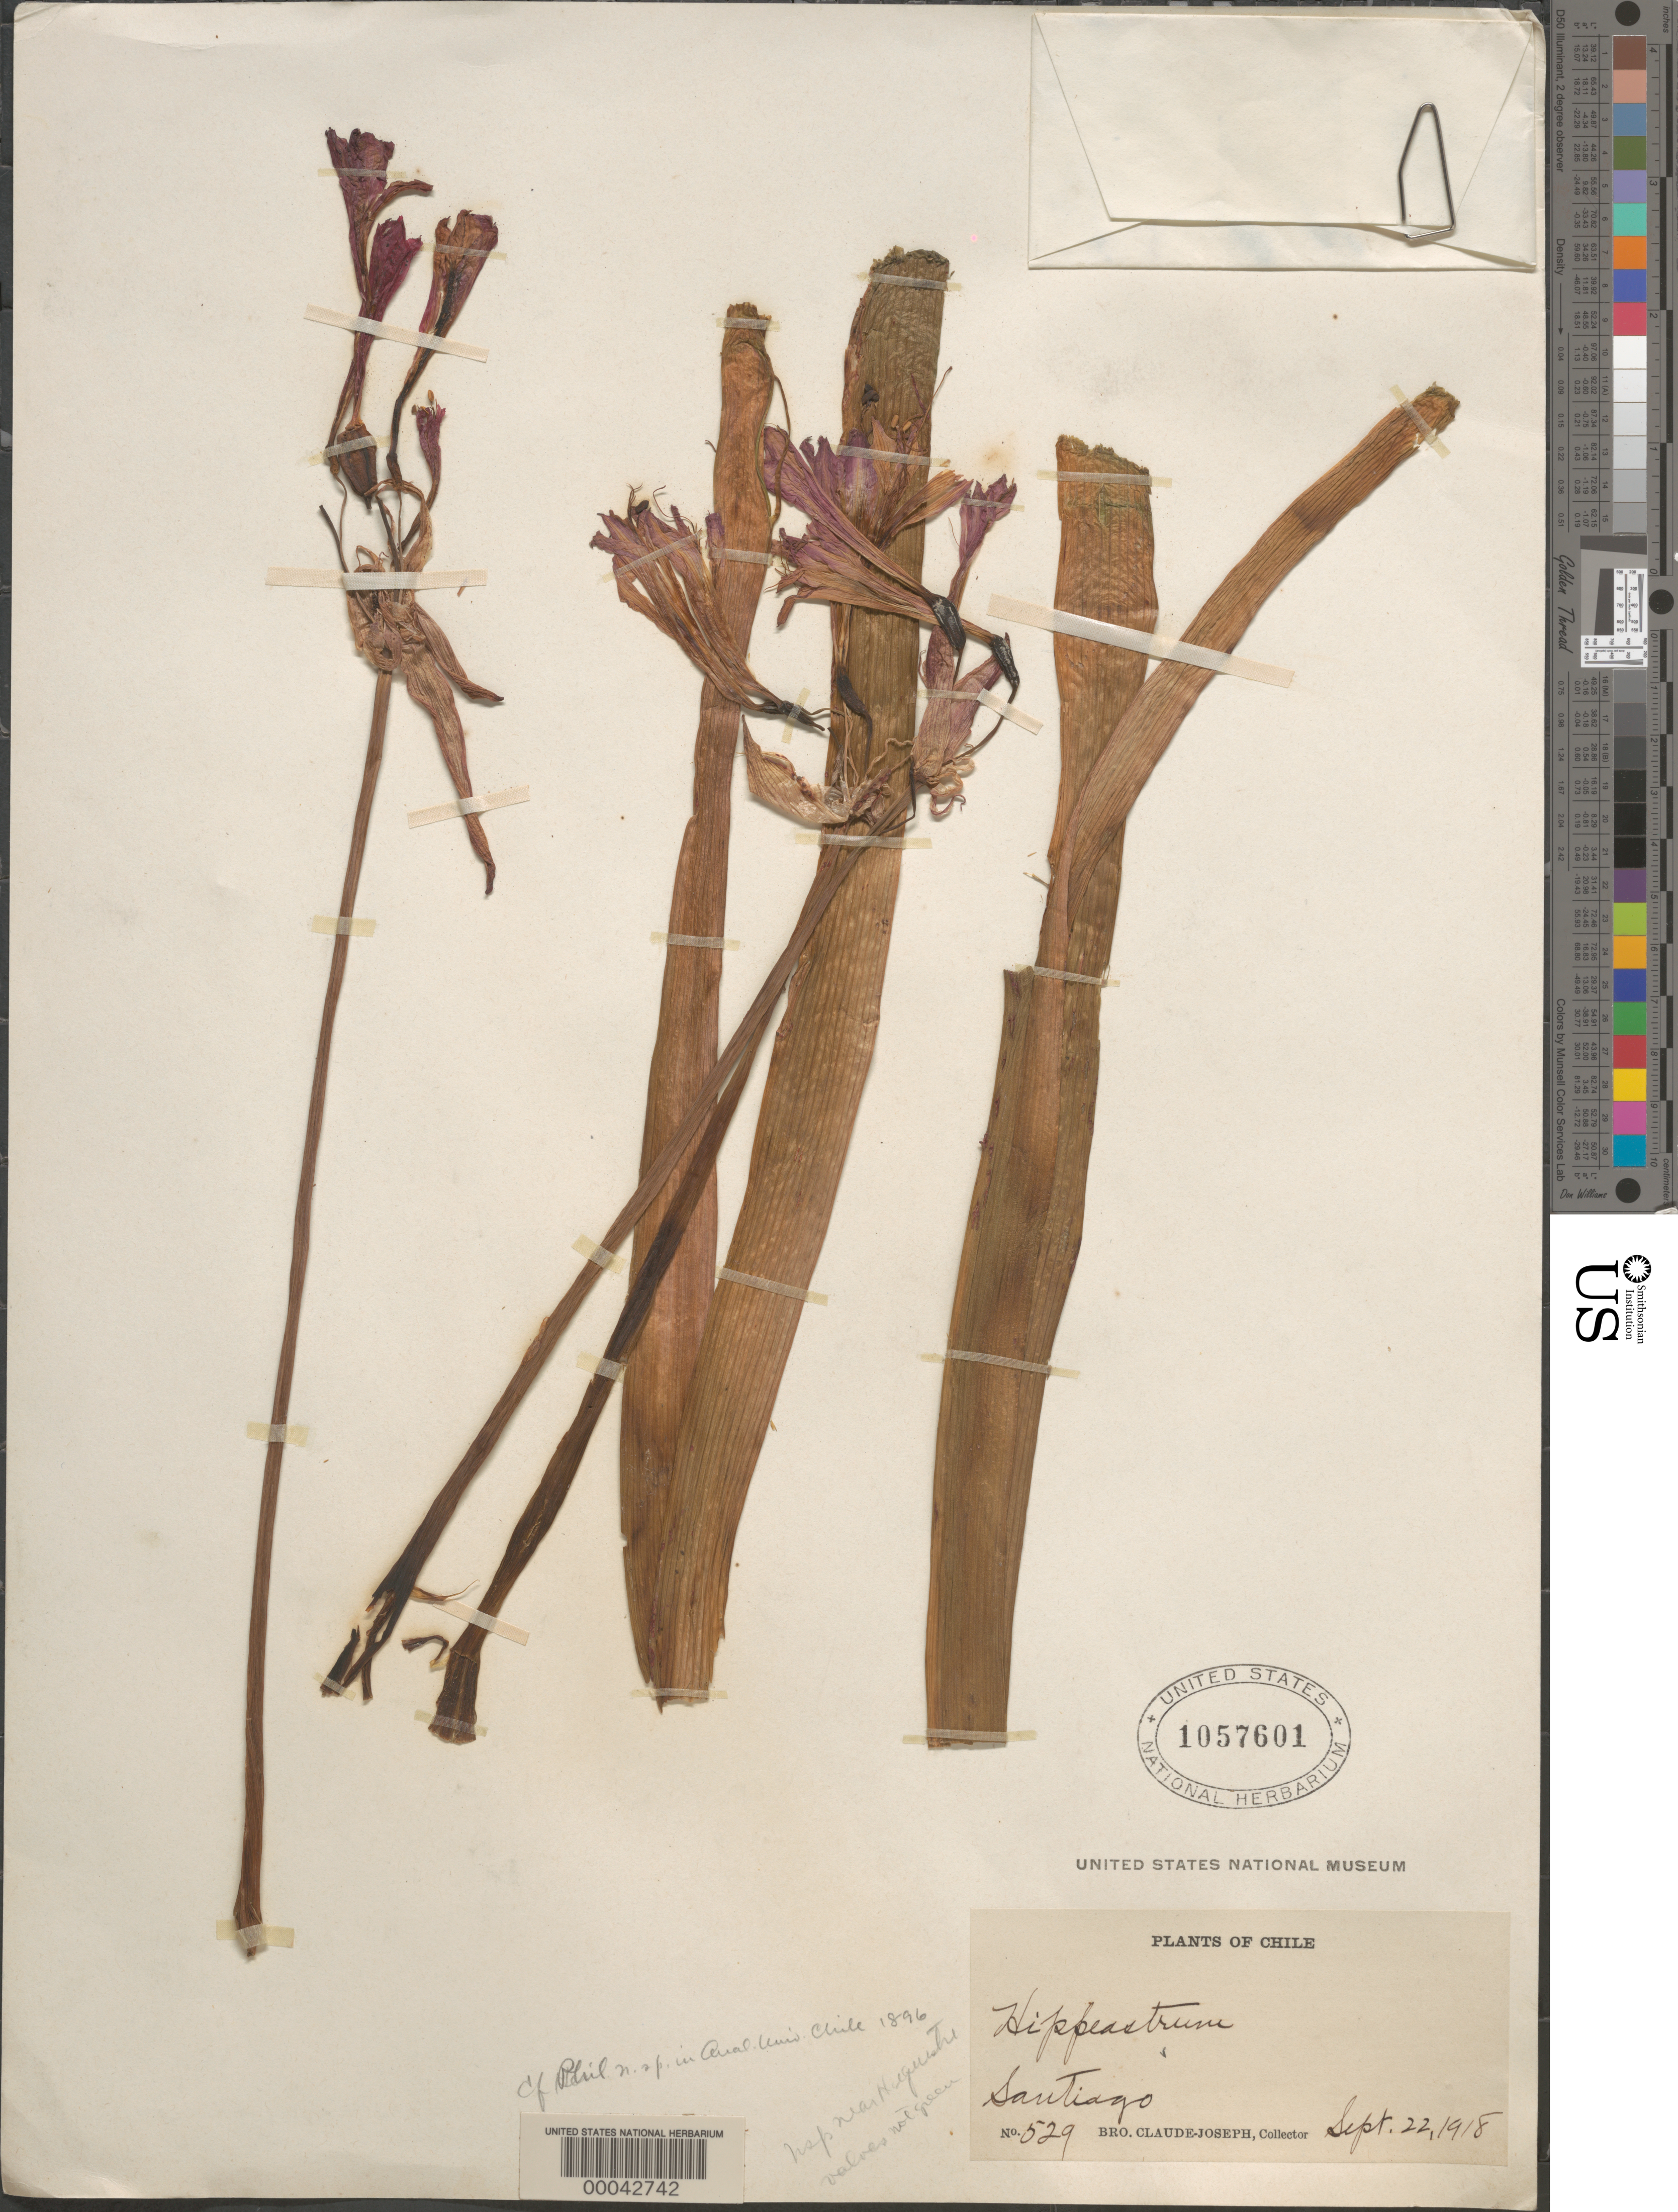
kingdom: Plantae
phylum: Tracheophyta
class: Liliopsida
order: Asparagales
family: Amaryllidaceae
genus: Hippeastrum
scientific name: Hippeastrum sp.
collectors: Bro. Claude-Joseph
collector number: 529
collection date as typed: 22 Sep 1918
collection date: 1918-09-22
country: Chile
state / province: Región Metropolitana (RM)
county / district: Santiago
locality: Santiago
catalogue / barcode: US 1057601